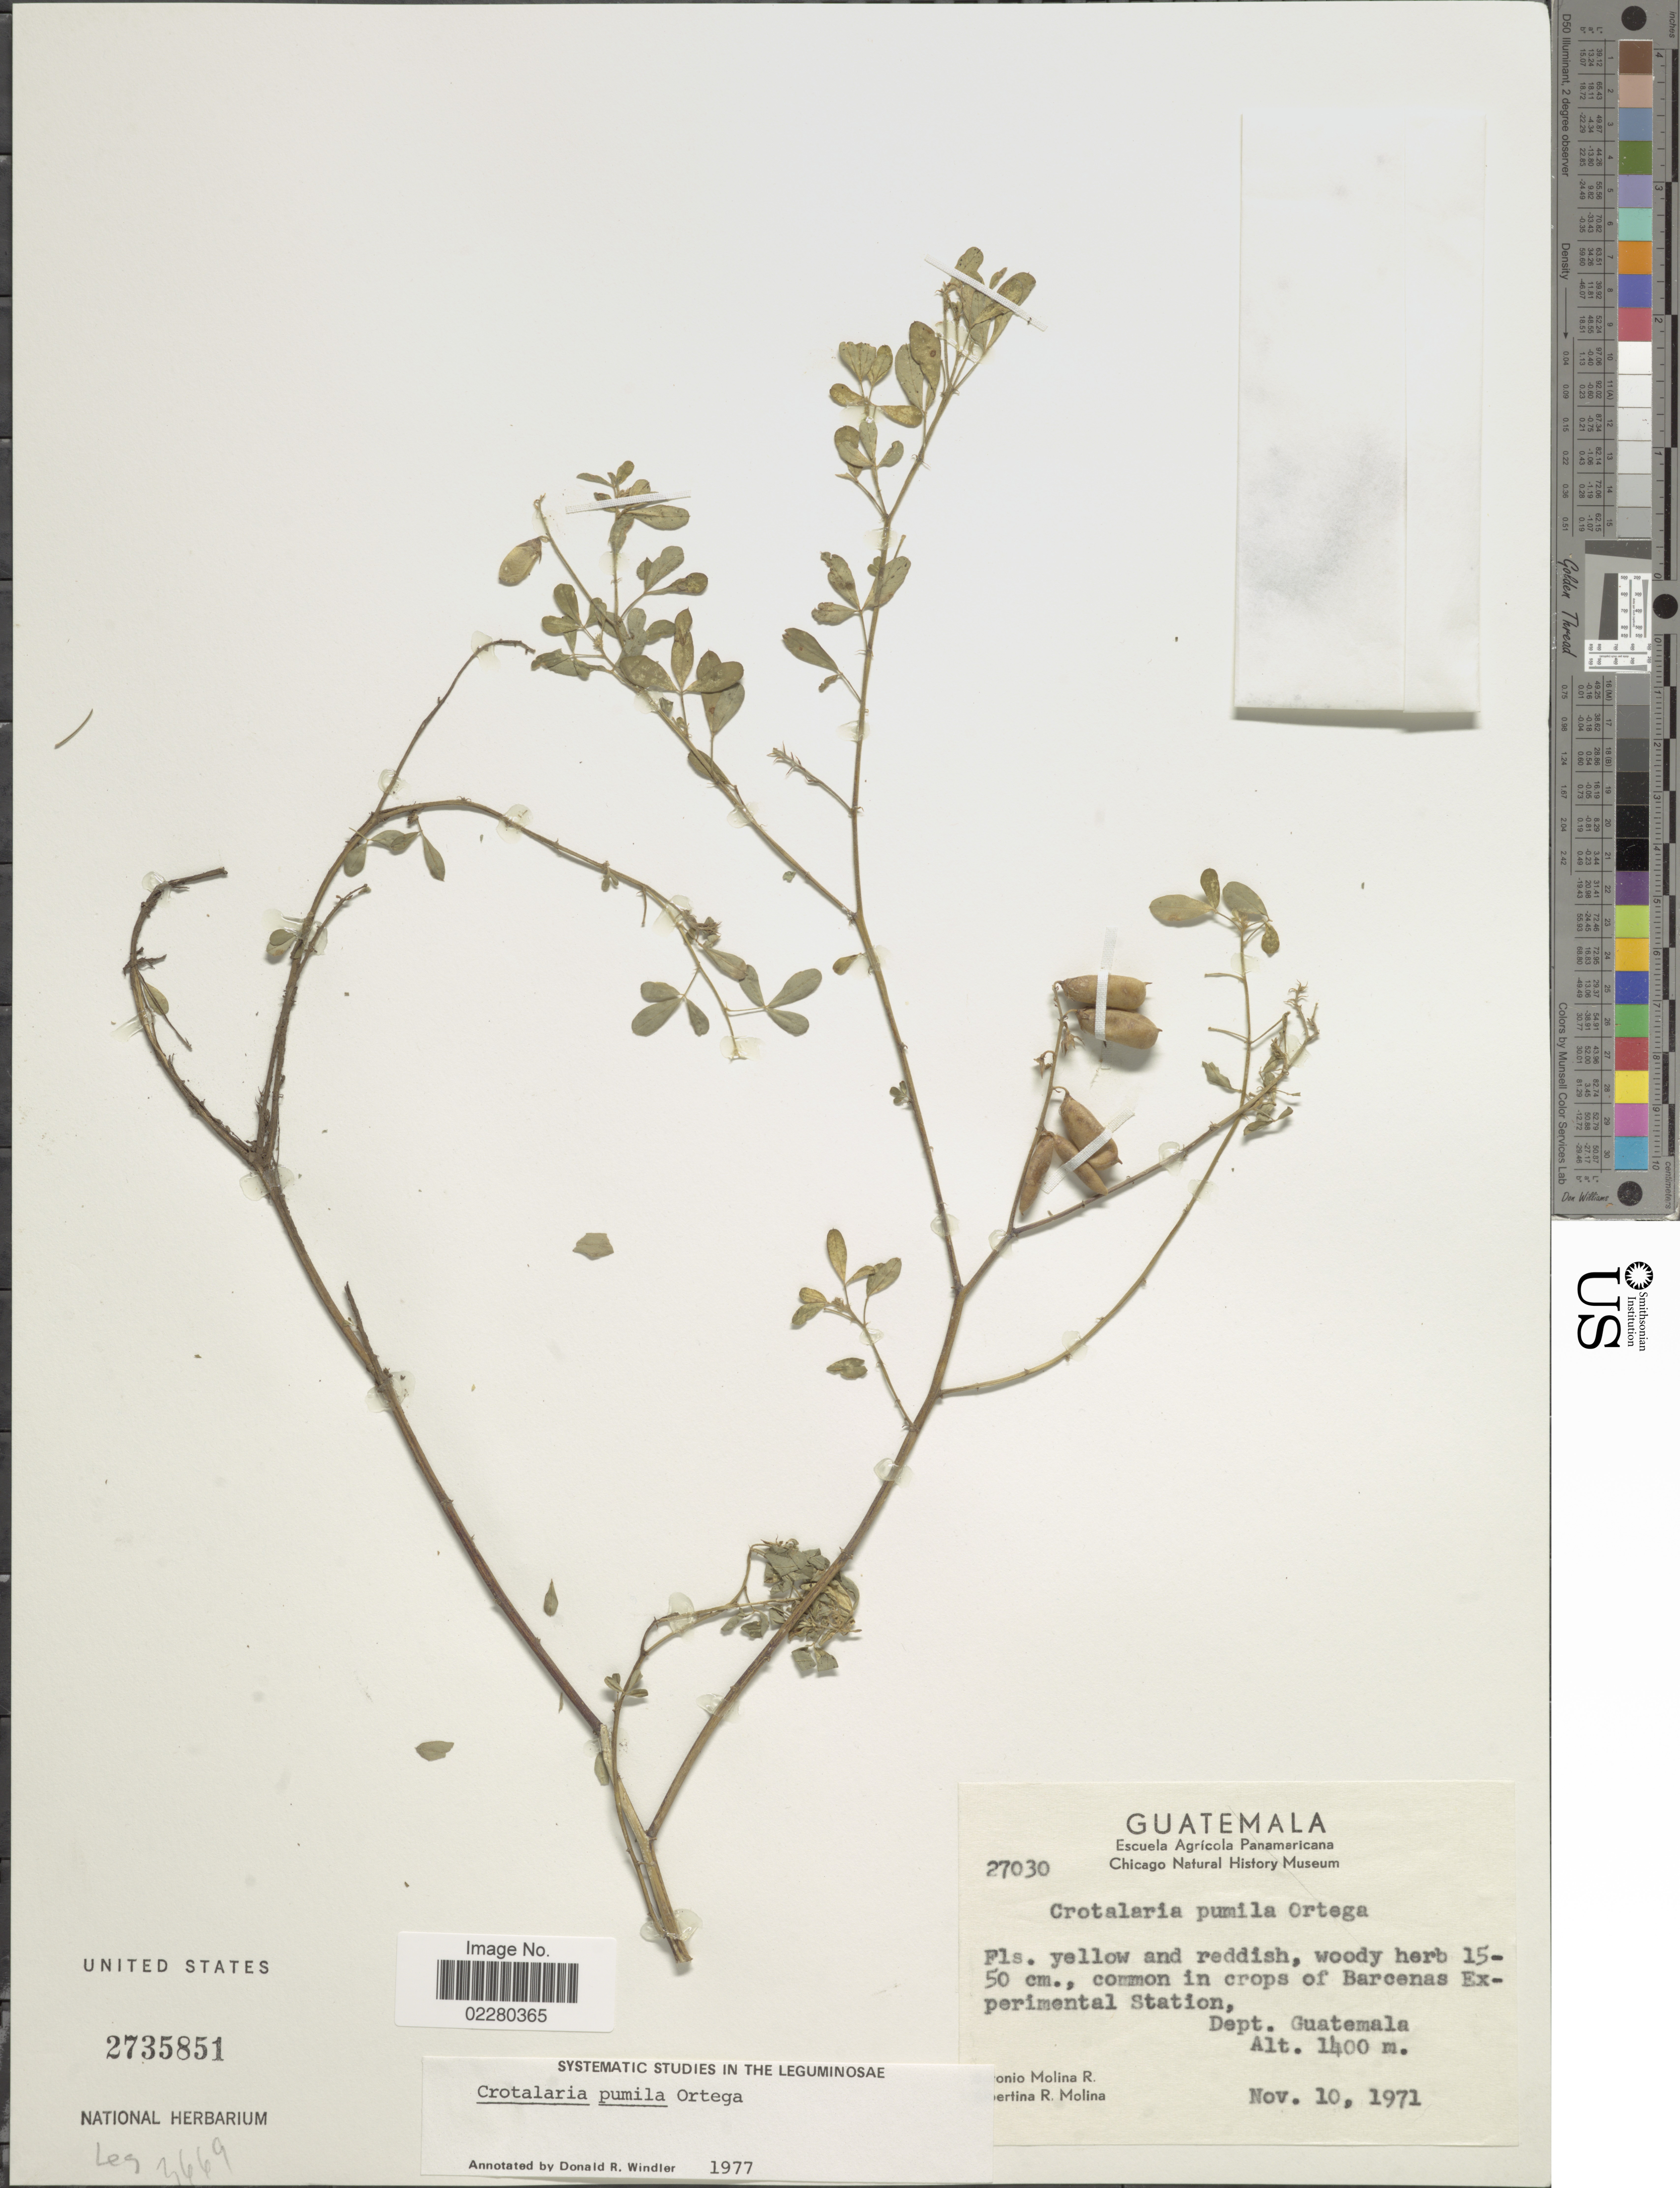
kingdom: Plantae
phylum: Tracheophyta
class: Magnoliopsida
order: Fabales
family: Fabaceae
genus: Crotalaria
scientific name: Crotalaria pumila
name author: Ortega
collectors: A. Molina R. & A. R. Molina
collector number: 27030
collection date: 1971-11-10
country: Guatemala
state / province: Guatemala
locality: Common in crops of Barcenas Experimental Station, Dept. Guatemala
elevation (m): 1400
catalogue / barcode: US 2735851